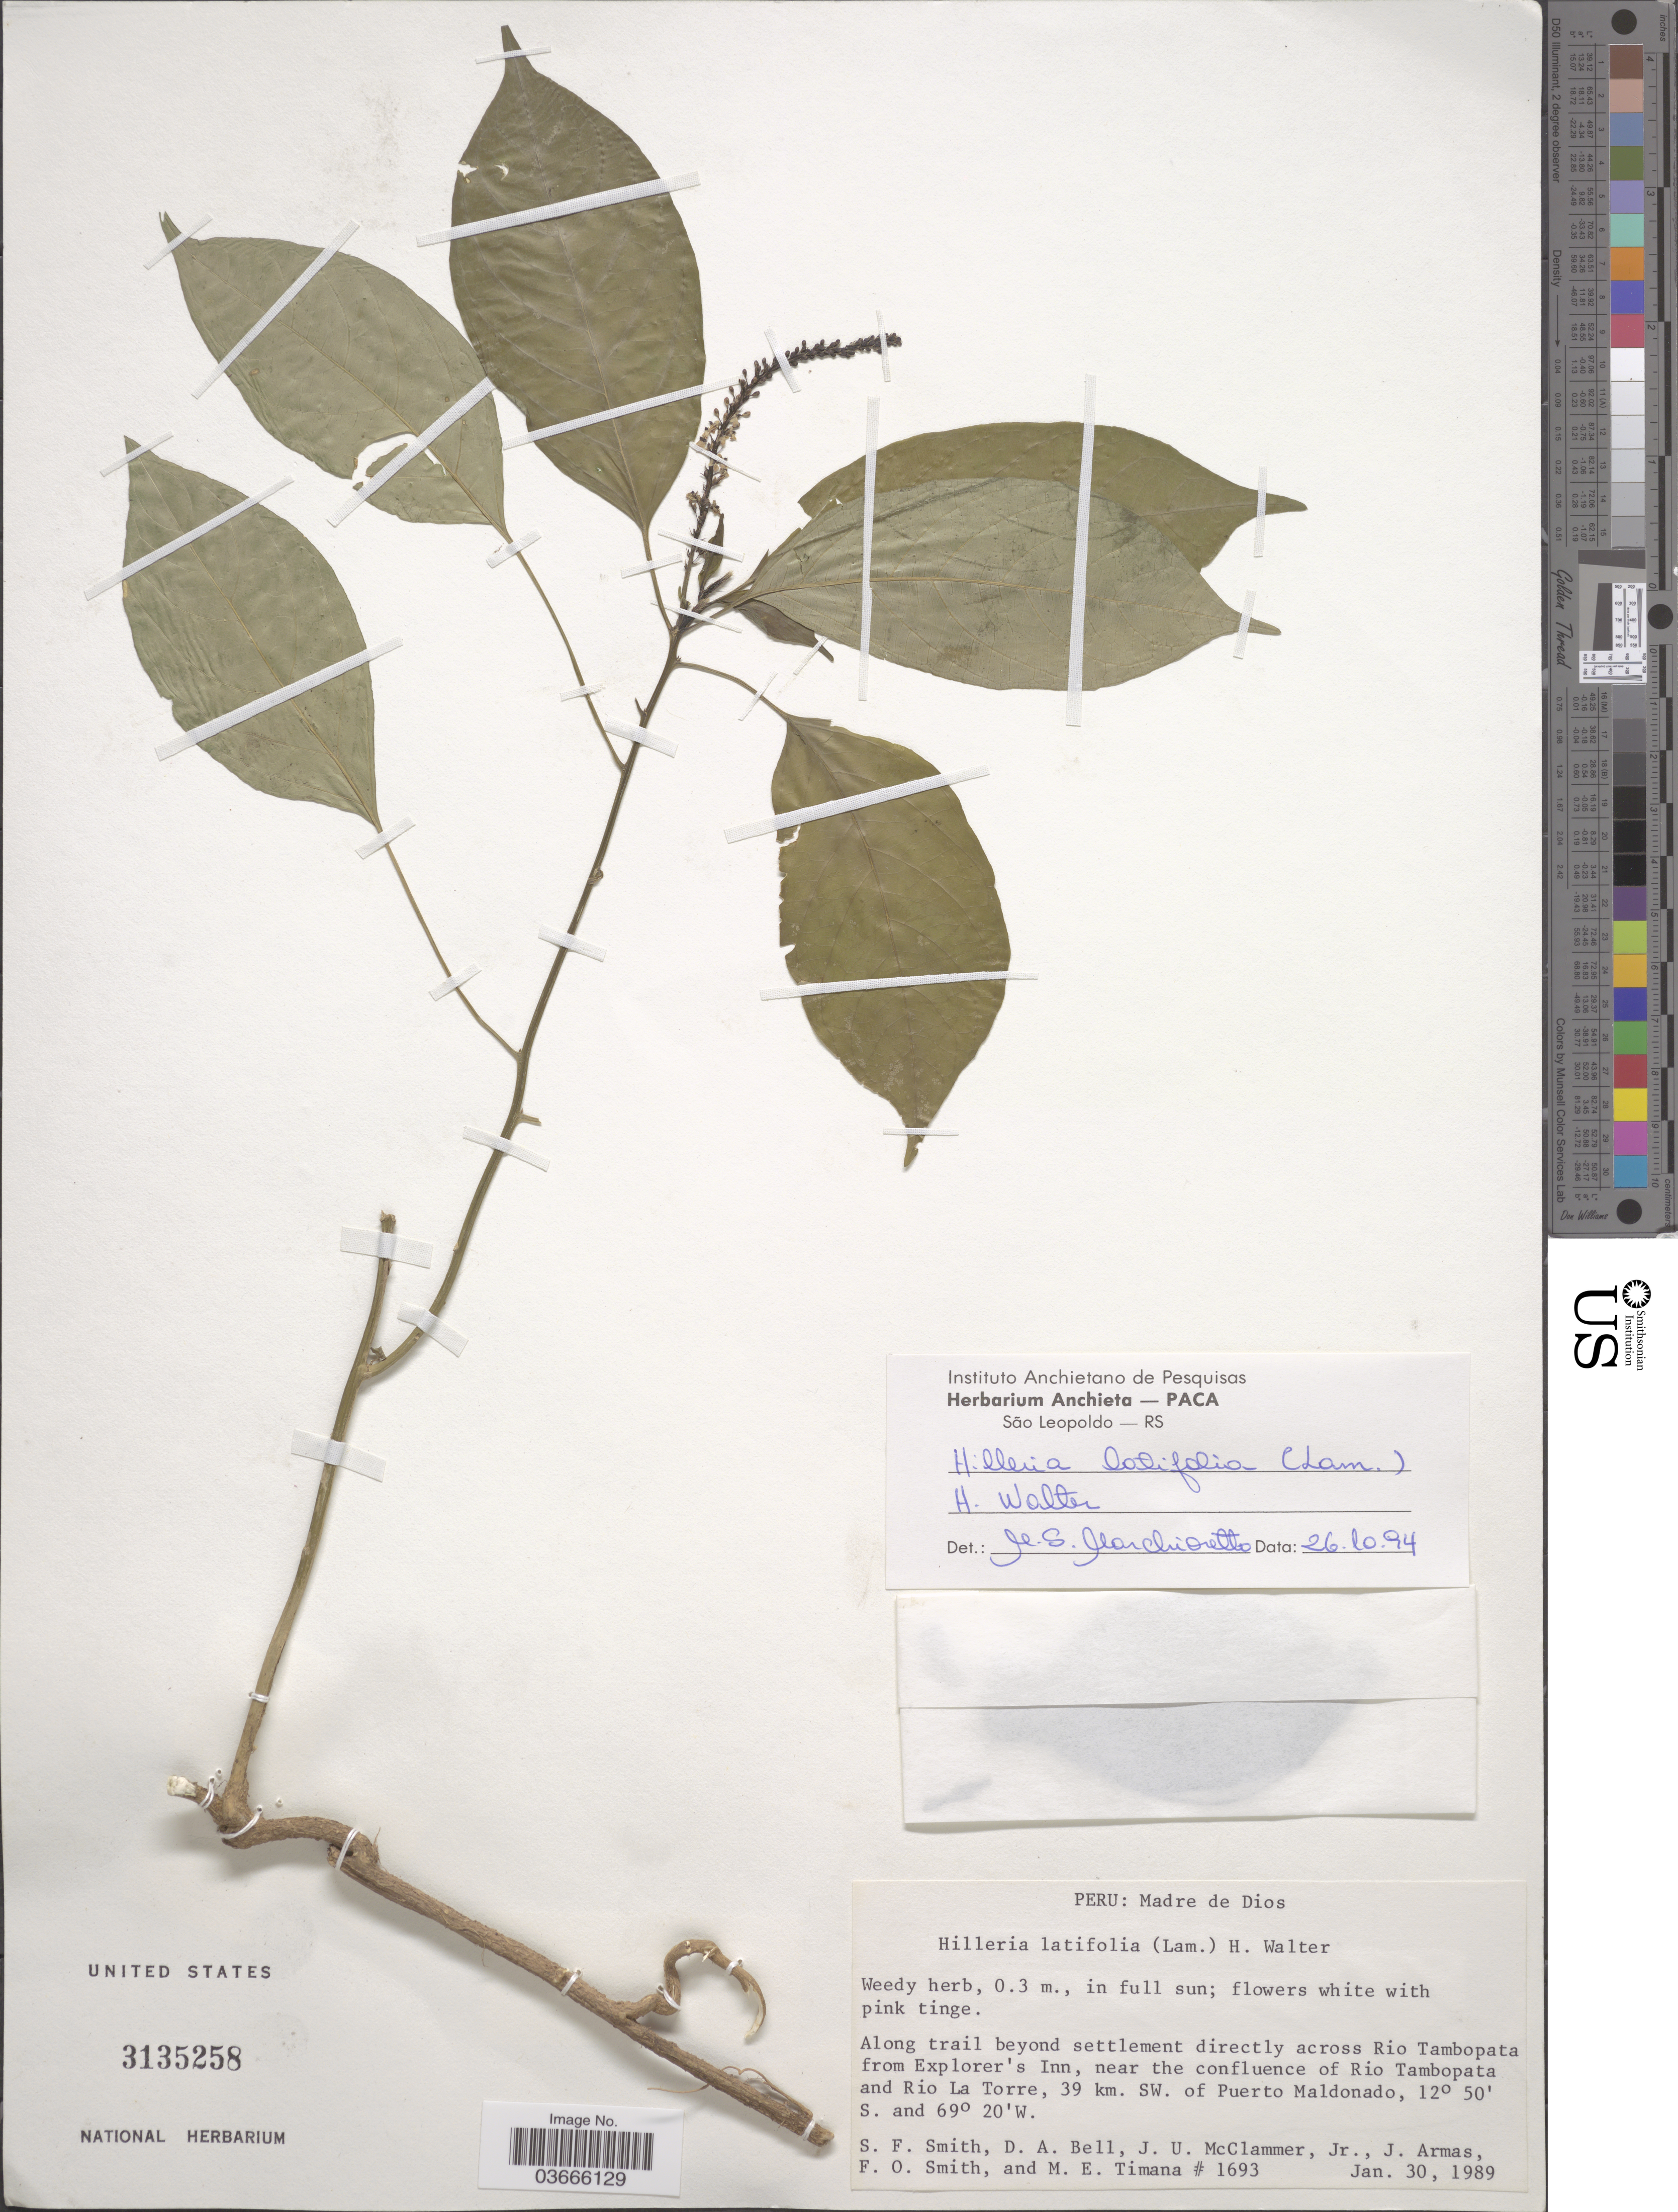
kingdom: Plantae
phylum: Tracheophyta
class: Magnoliopsida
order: Caryophyllales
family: Phytolaccaceae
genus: Hilleria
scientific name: Hilleria latifolia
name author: (Lam.) H. Walter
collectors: S.F. Smith, D. A. Bell, J. McClammer Jr. & J. Armas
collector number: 1693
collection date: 1989-01-30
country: Peru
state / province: Madre de Dios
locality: Along trail beyond settlement directly across Rio Tambopata from Explorer's Inn, near the confluence of Rio Tambopata and Rio La Torre, 39 km. SW. of Puerto Maldonado.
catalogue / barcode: US 3135258